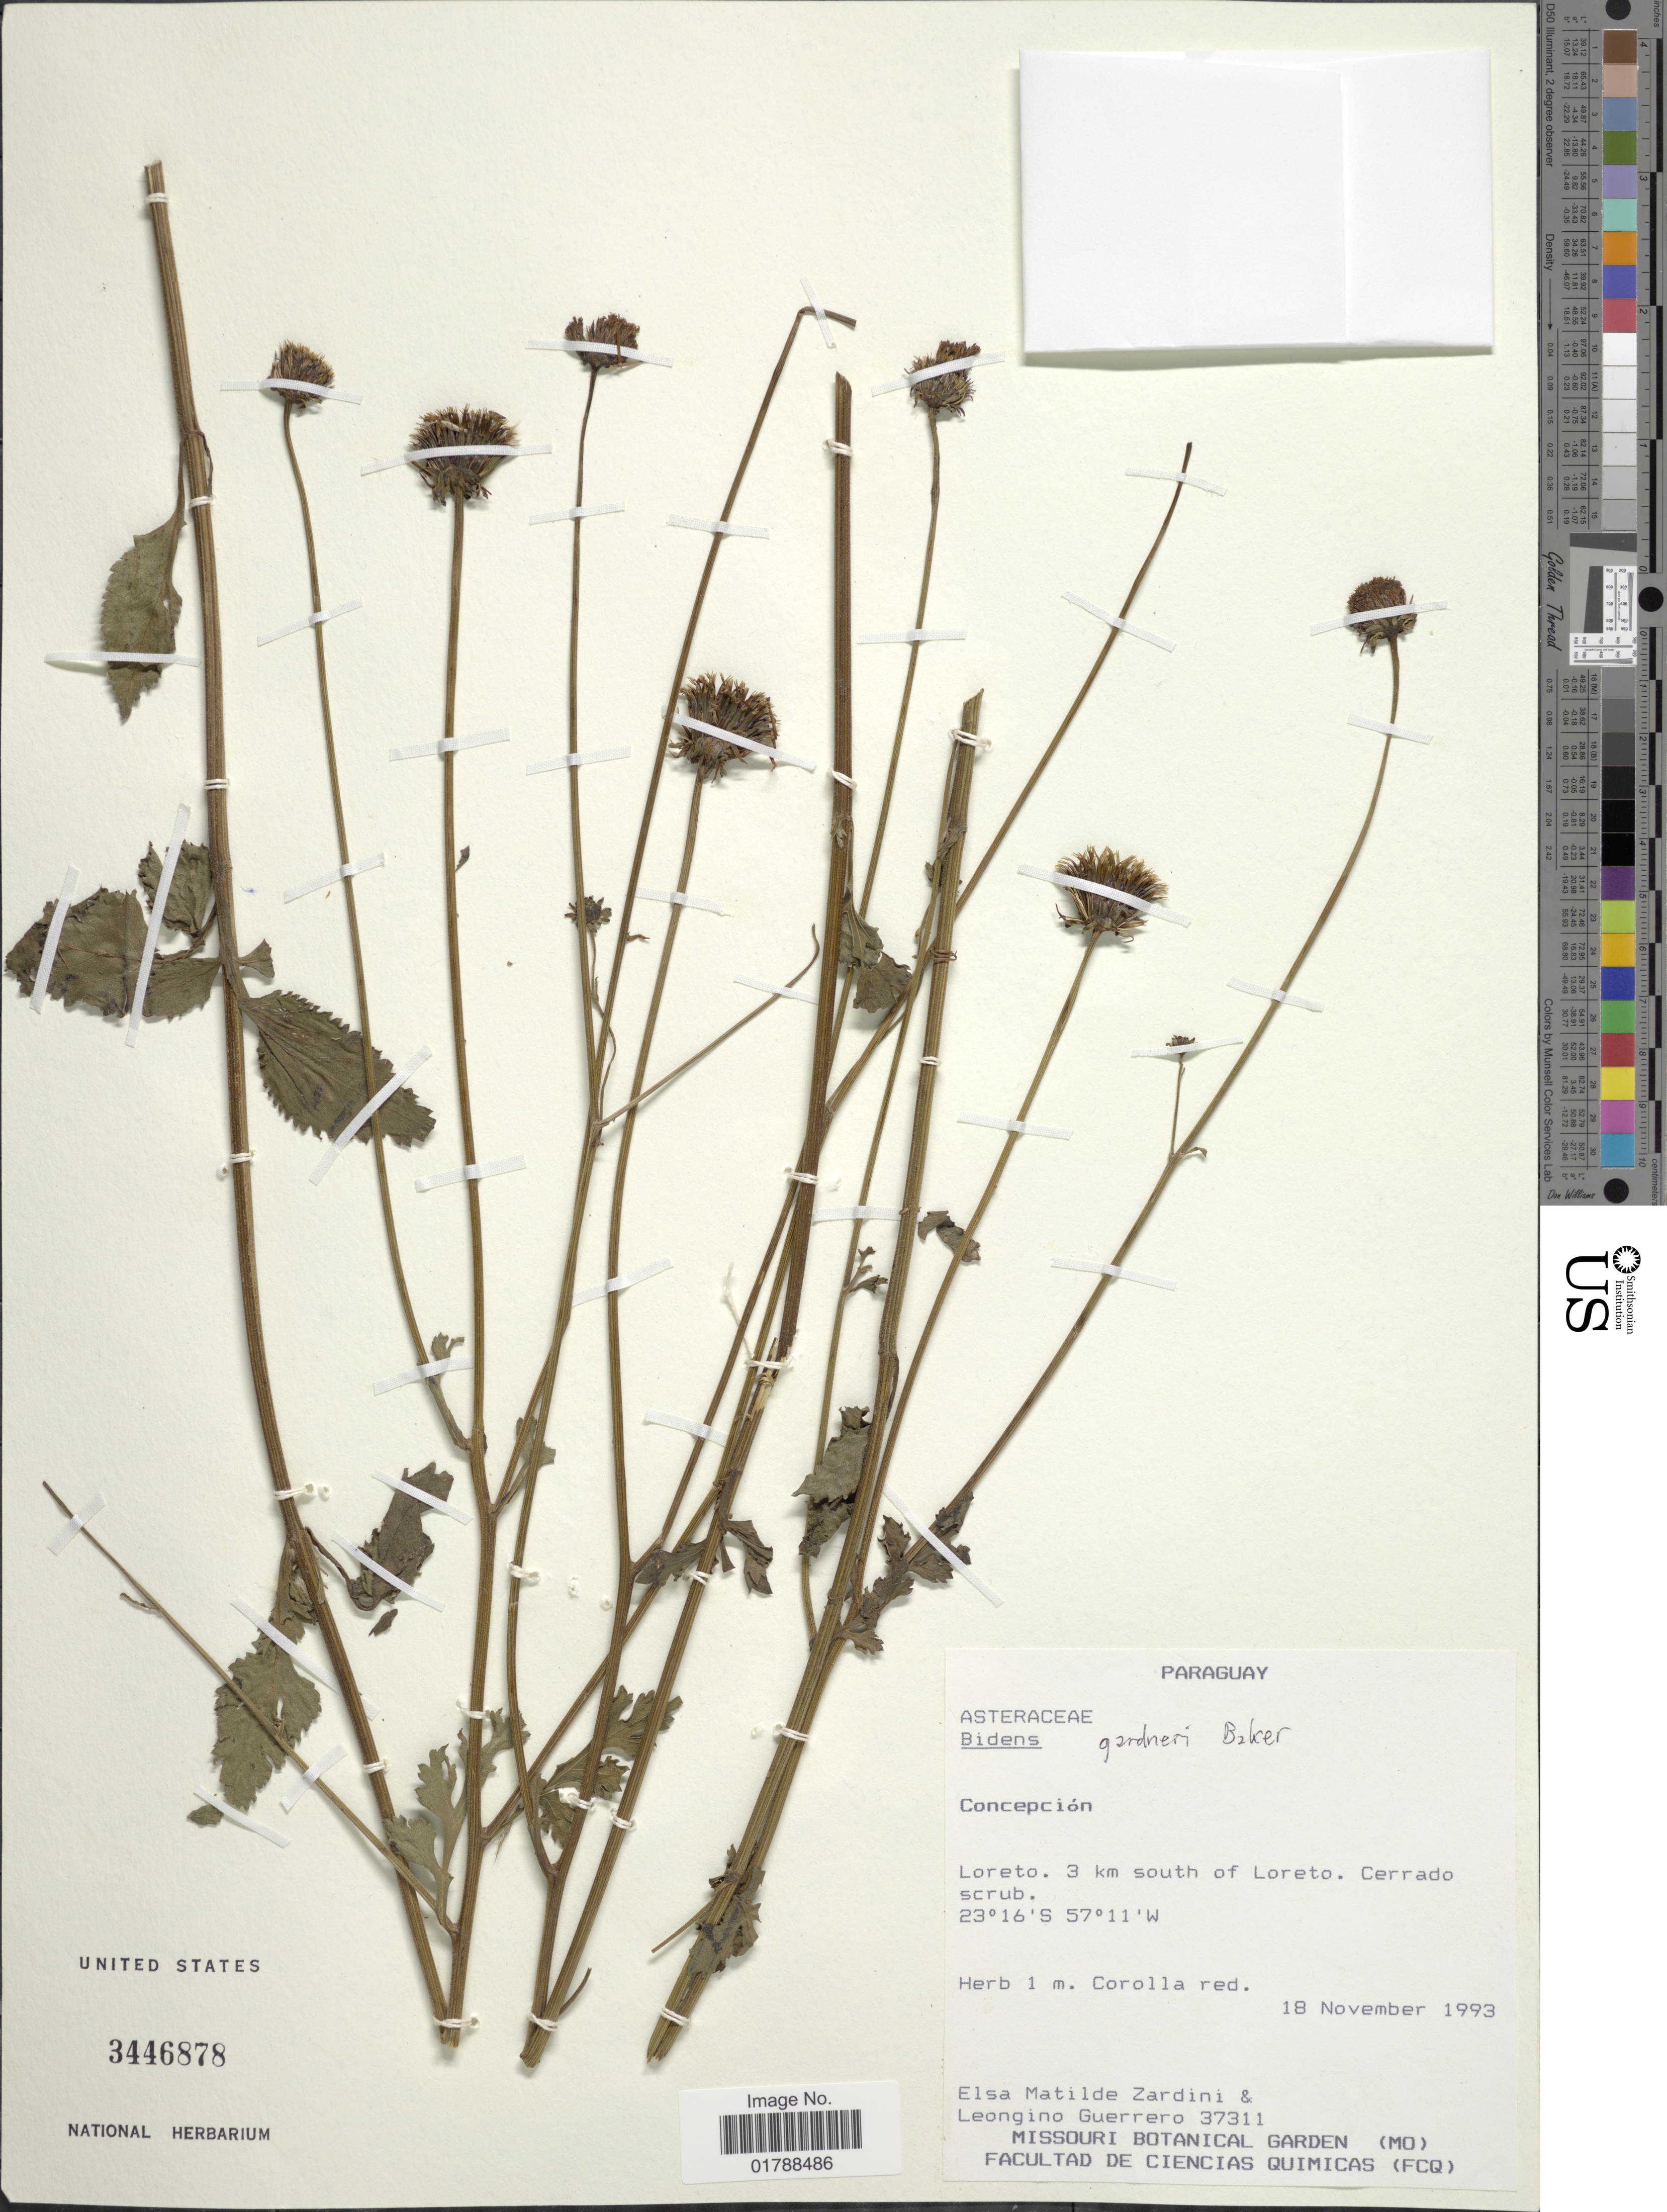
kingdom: Plantae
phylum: Tracheophyta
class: Magnoliopsida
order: Asterales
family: Asteraceae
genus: Bidens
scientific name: Bidens gardneri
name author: Baker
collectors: E. M. Zardini & L. Guerrero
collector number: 37311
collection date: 1993-11-18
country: Paraguay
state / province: Concepcion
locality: Loreto. 3 km south of Loreto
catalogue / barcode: US 3446878